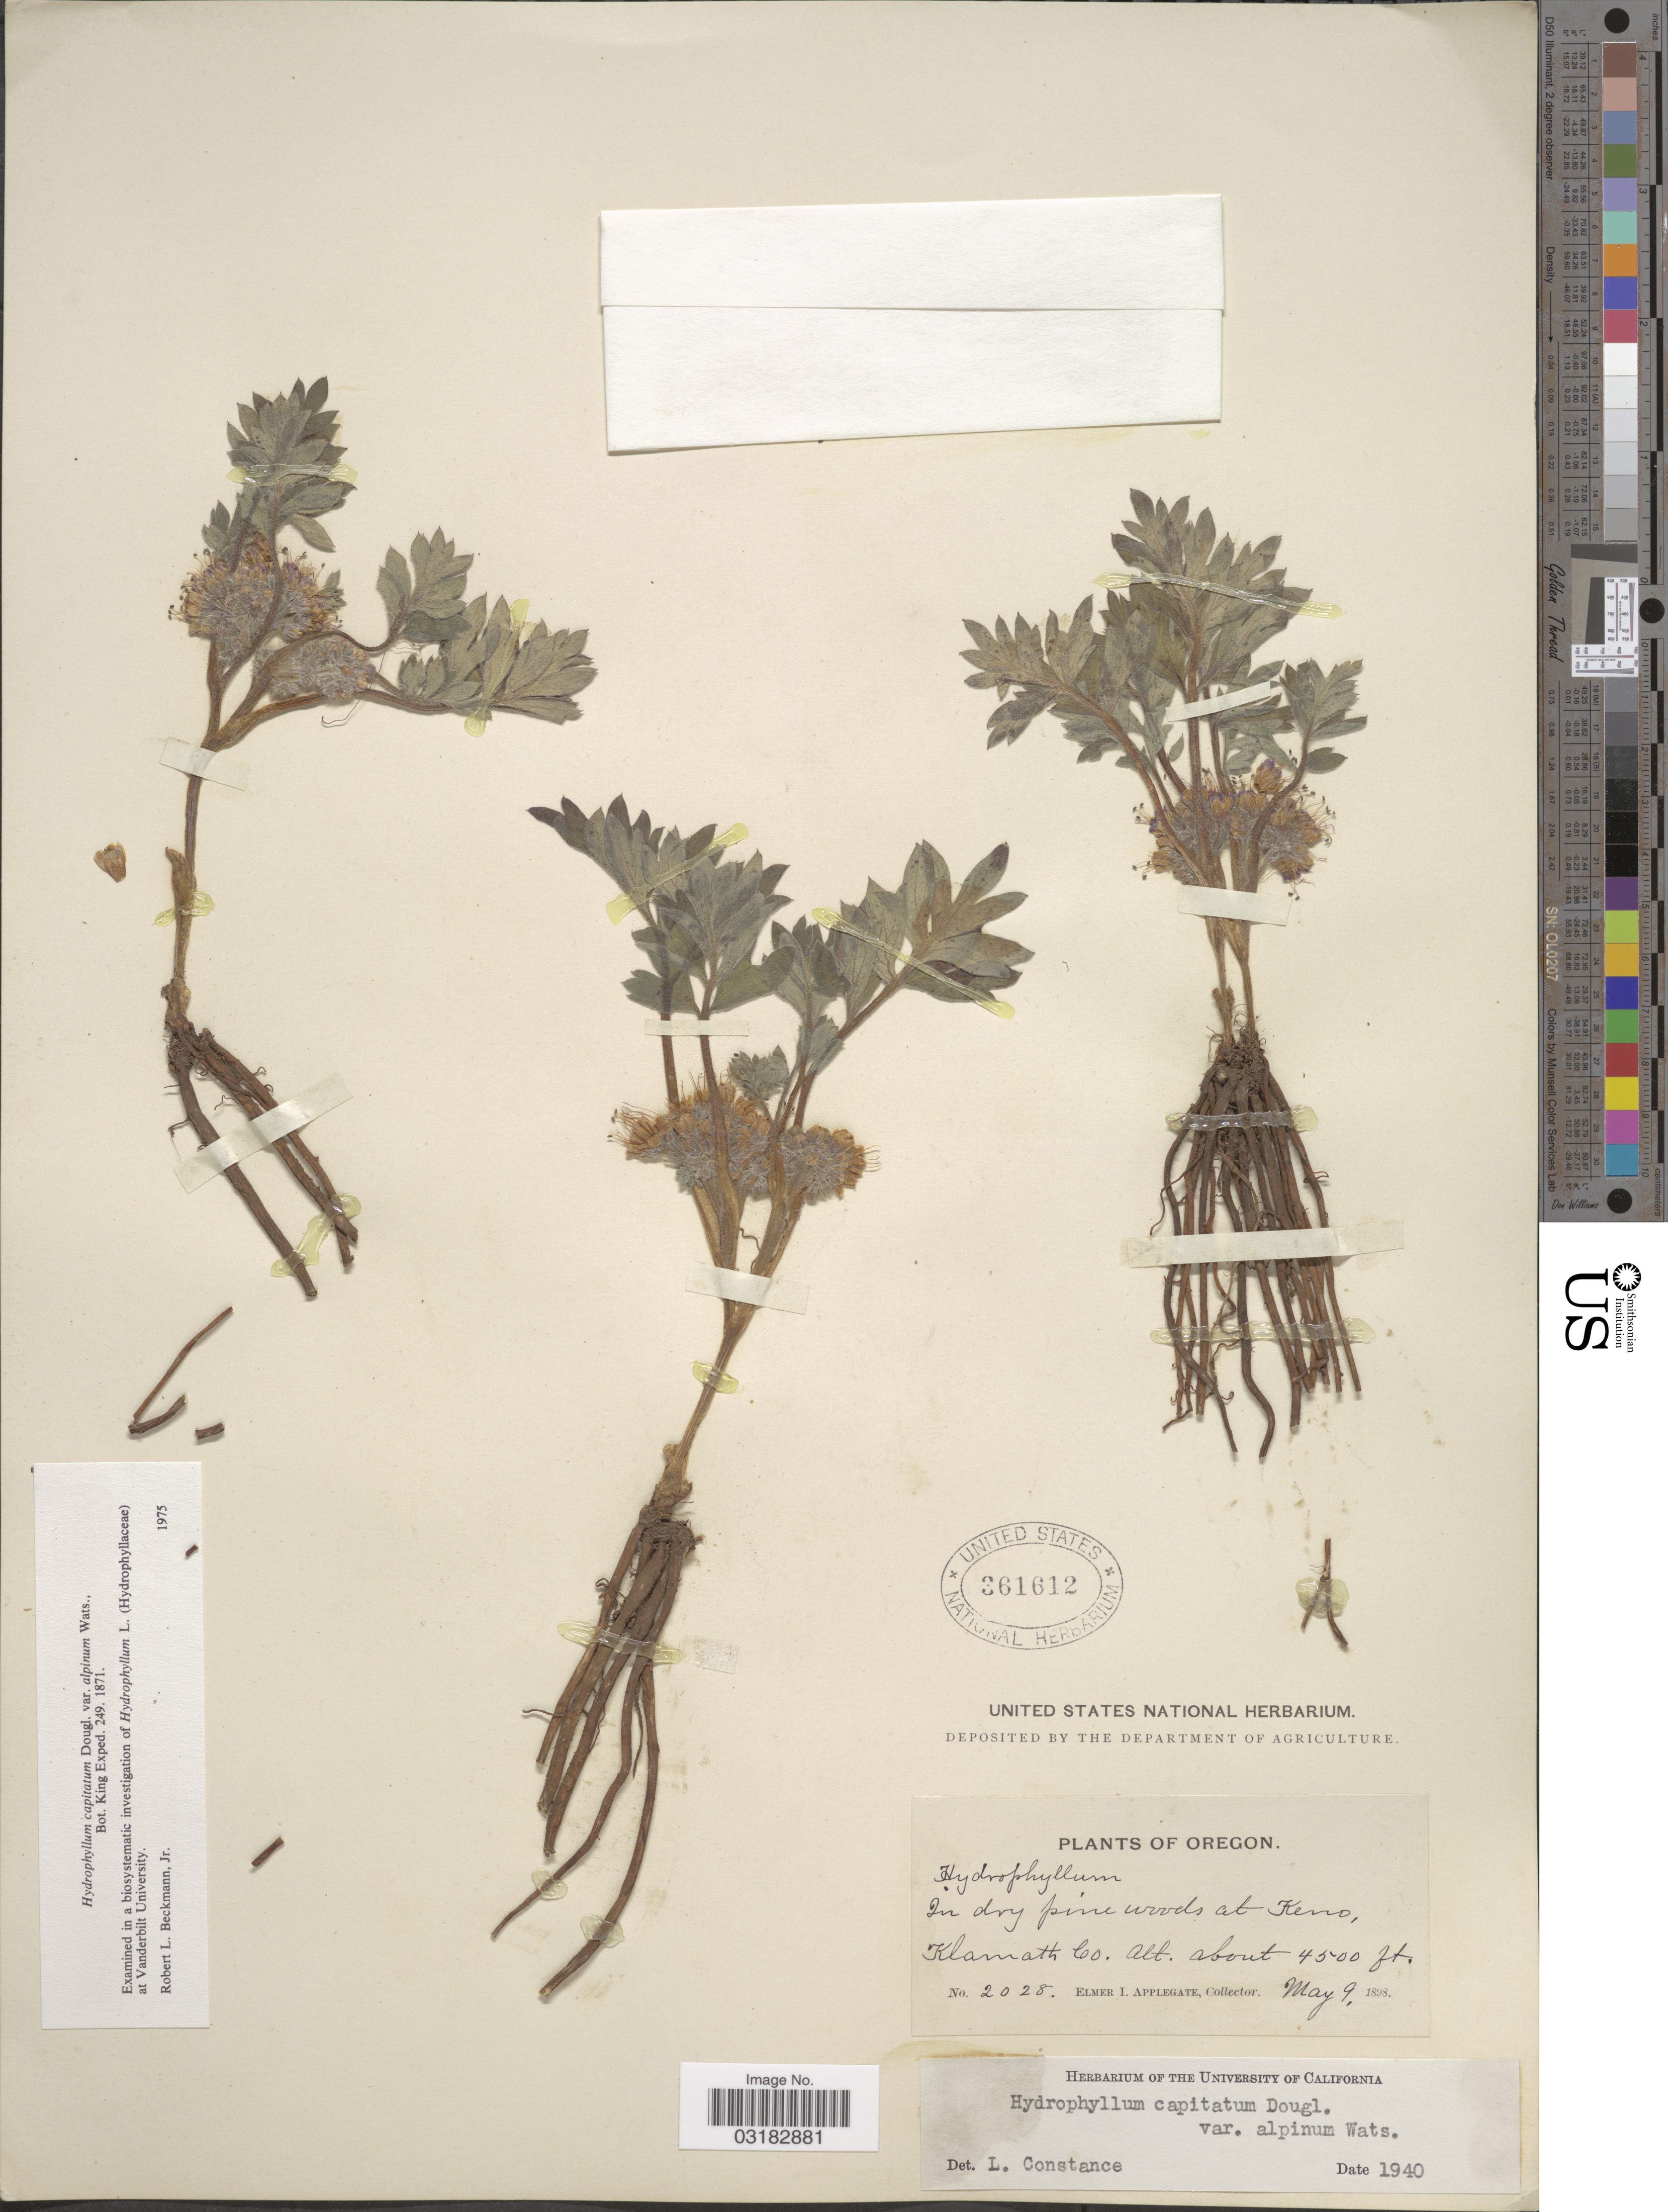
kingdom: Plantae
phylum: Tracheophyta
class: Magnoliopsida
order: Boraginales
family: Hydrophyllaceae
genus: Hydrophyllum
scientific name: Hydrophyllum capitatum var. alpinum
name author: S. Watson in C. King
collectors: E. I. Applegate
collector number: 2028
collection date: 1893-05-09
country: United States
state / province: Oregon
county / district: Klamath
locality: At Keno, Klamath Co.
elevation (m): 1372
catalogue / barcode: US 361612